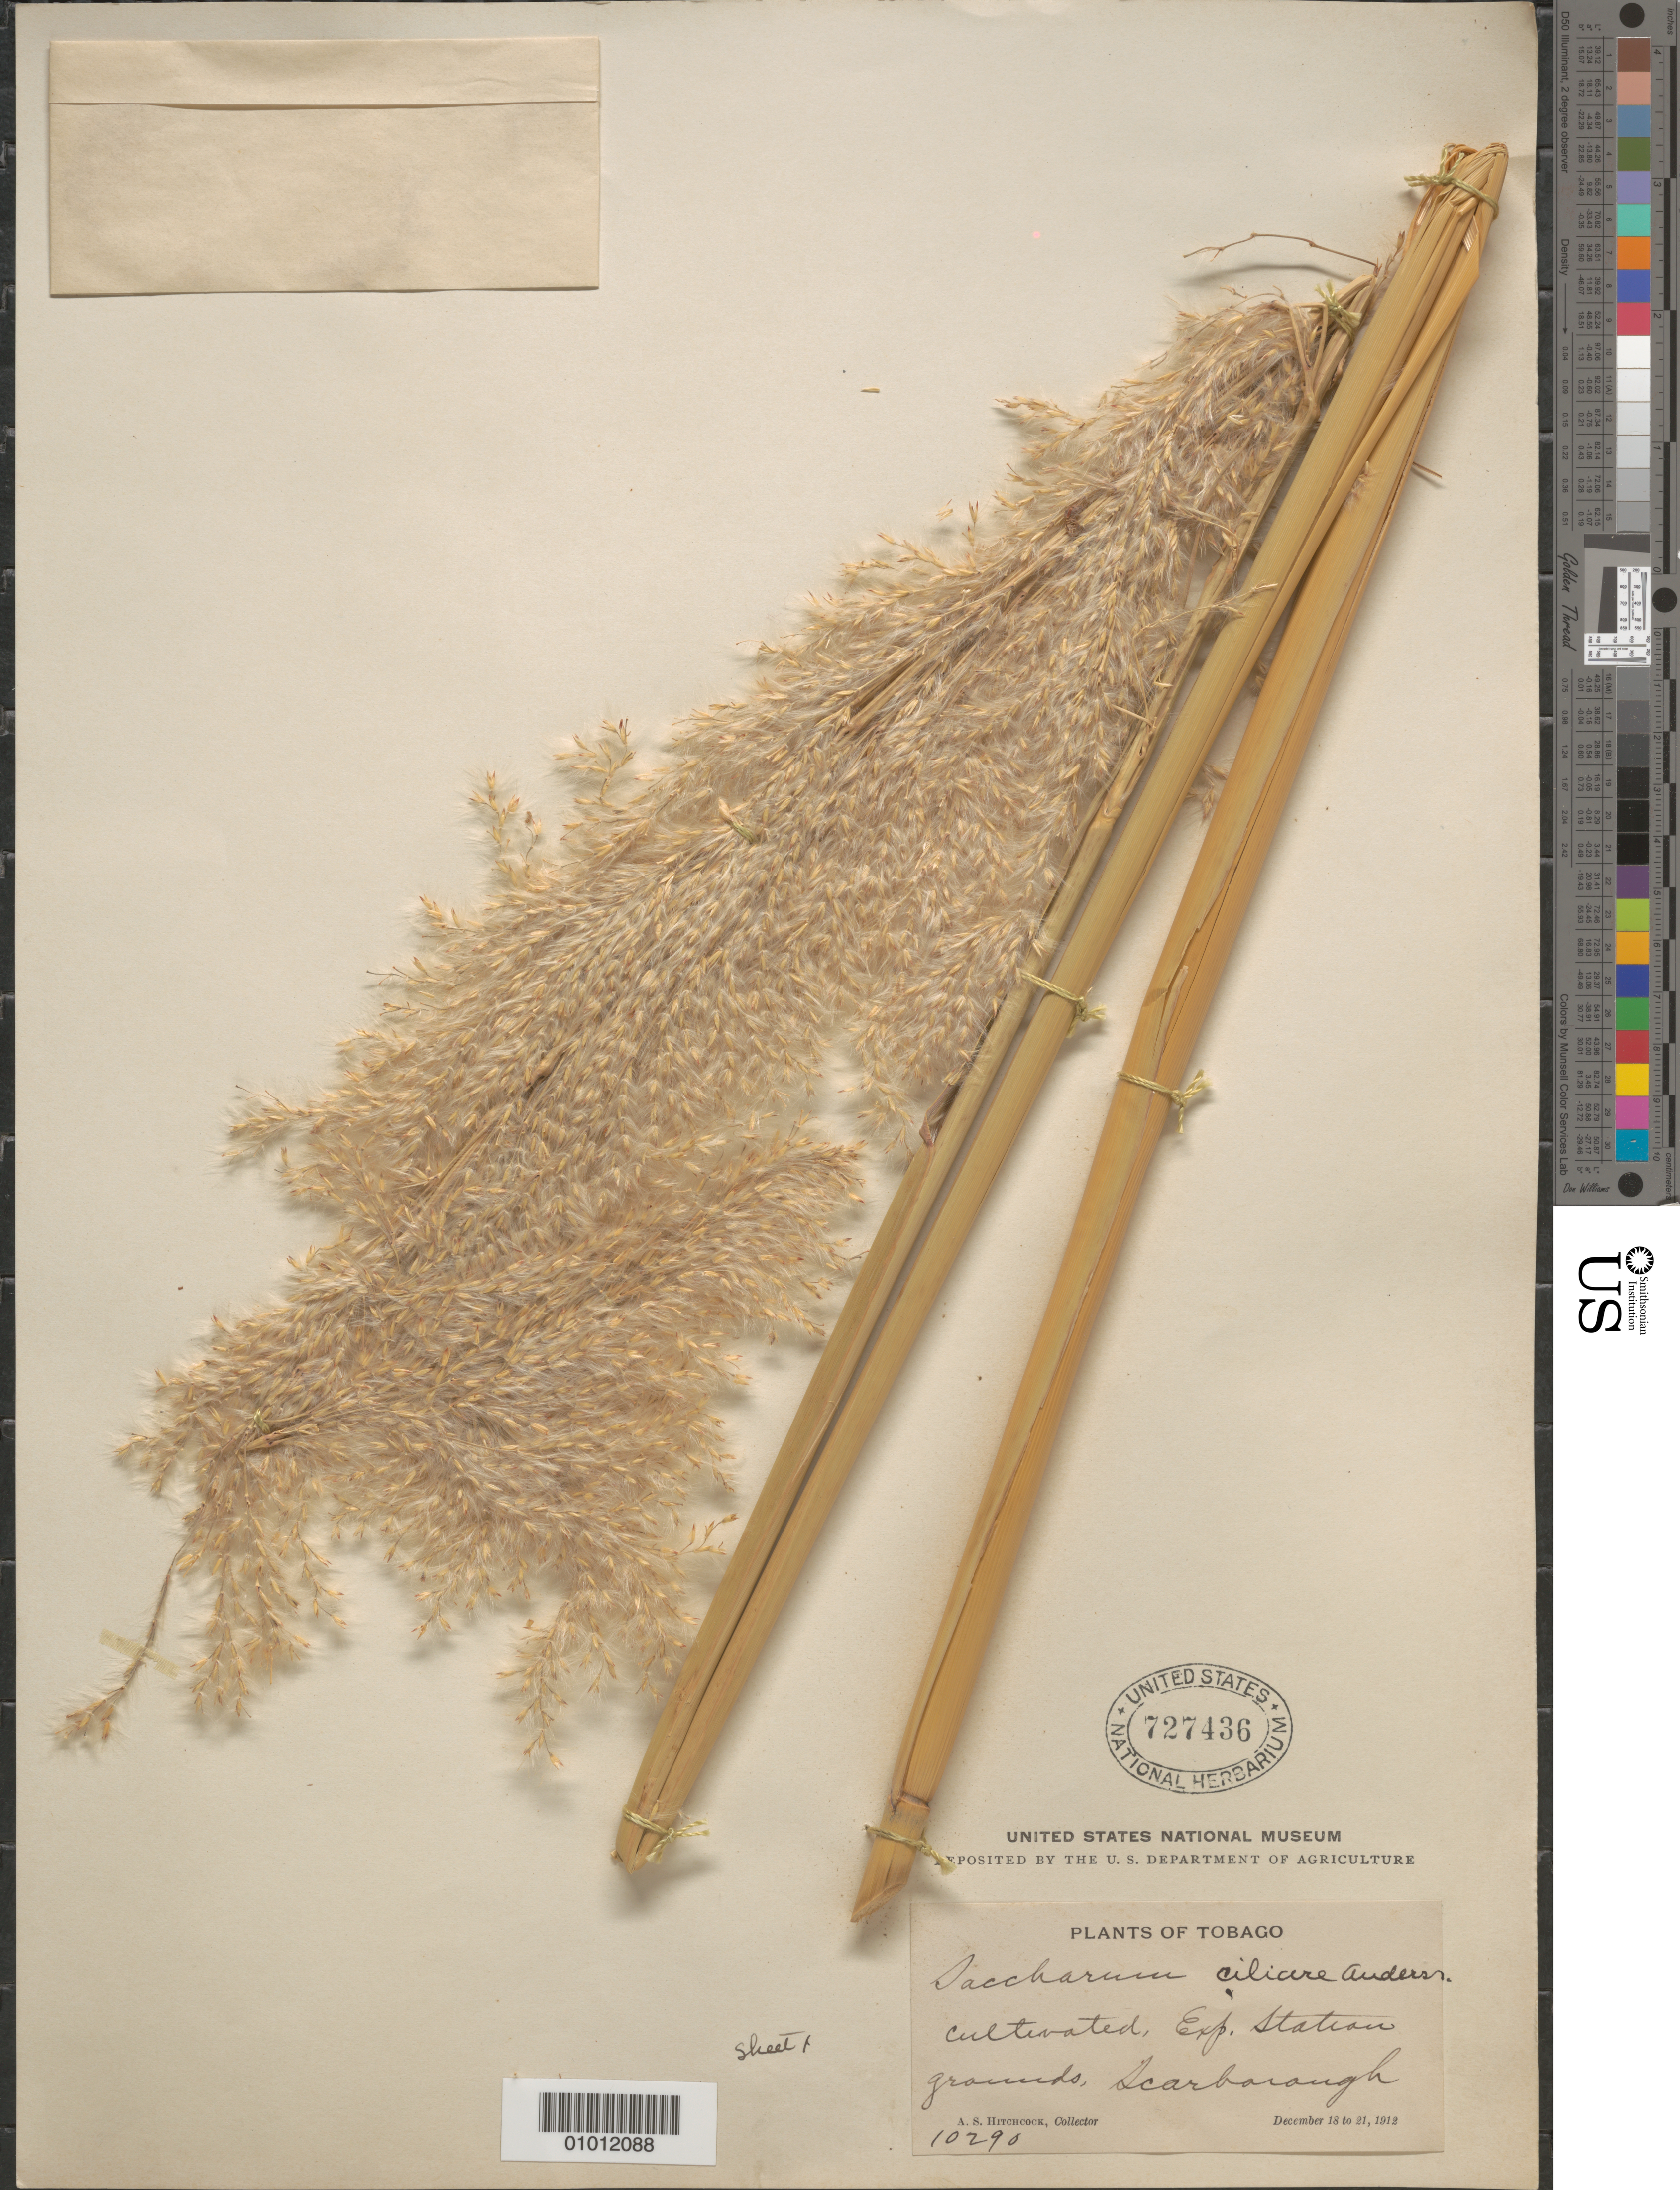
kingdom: Plantae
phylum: Tracheophyta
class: Liliopsida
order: Poales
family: Poaceae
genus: Saccharum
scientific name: Saccharum ciliare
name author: Andersson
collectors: A. S. Hitchcock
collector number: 10290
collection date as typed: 18 Dec 1912 to 21 Dec 1912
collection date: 1912-12-18/1912-12-21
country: Trinidad and Tobago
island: Tobago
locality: Scarborough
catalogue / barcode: US 727436